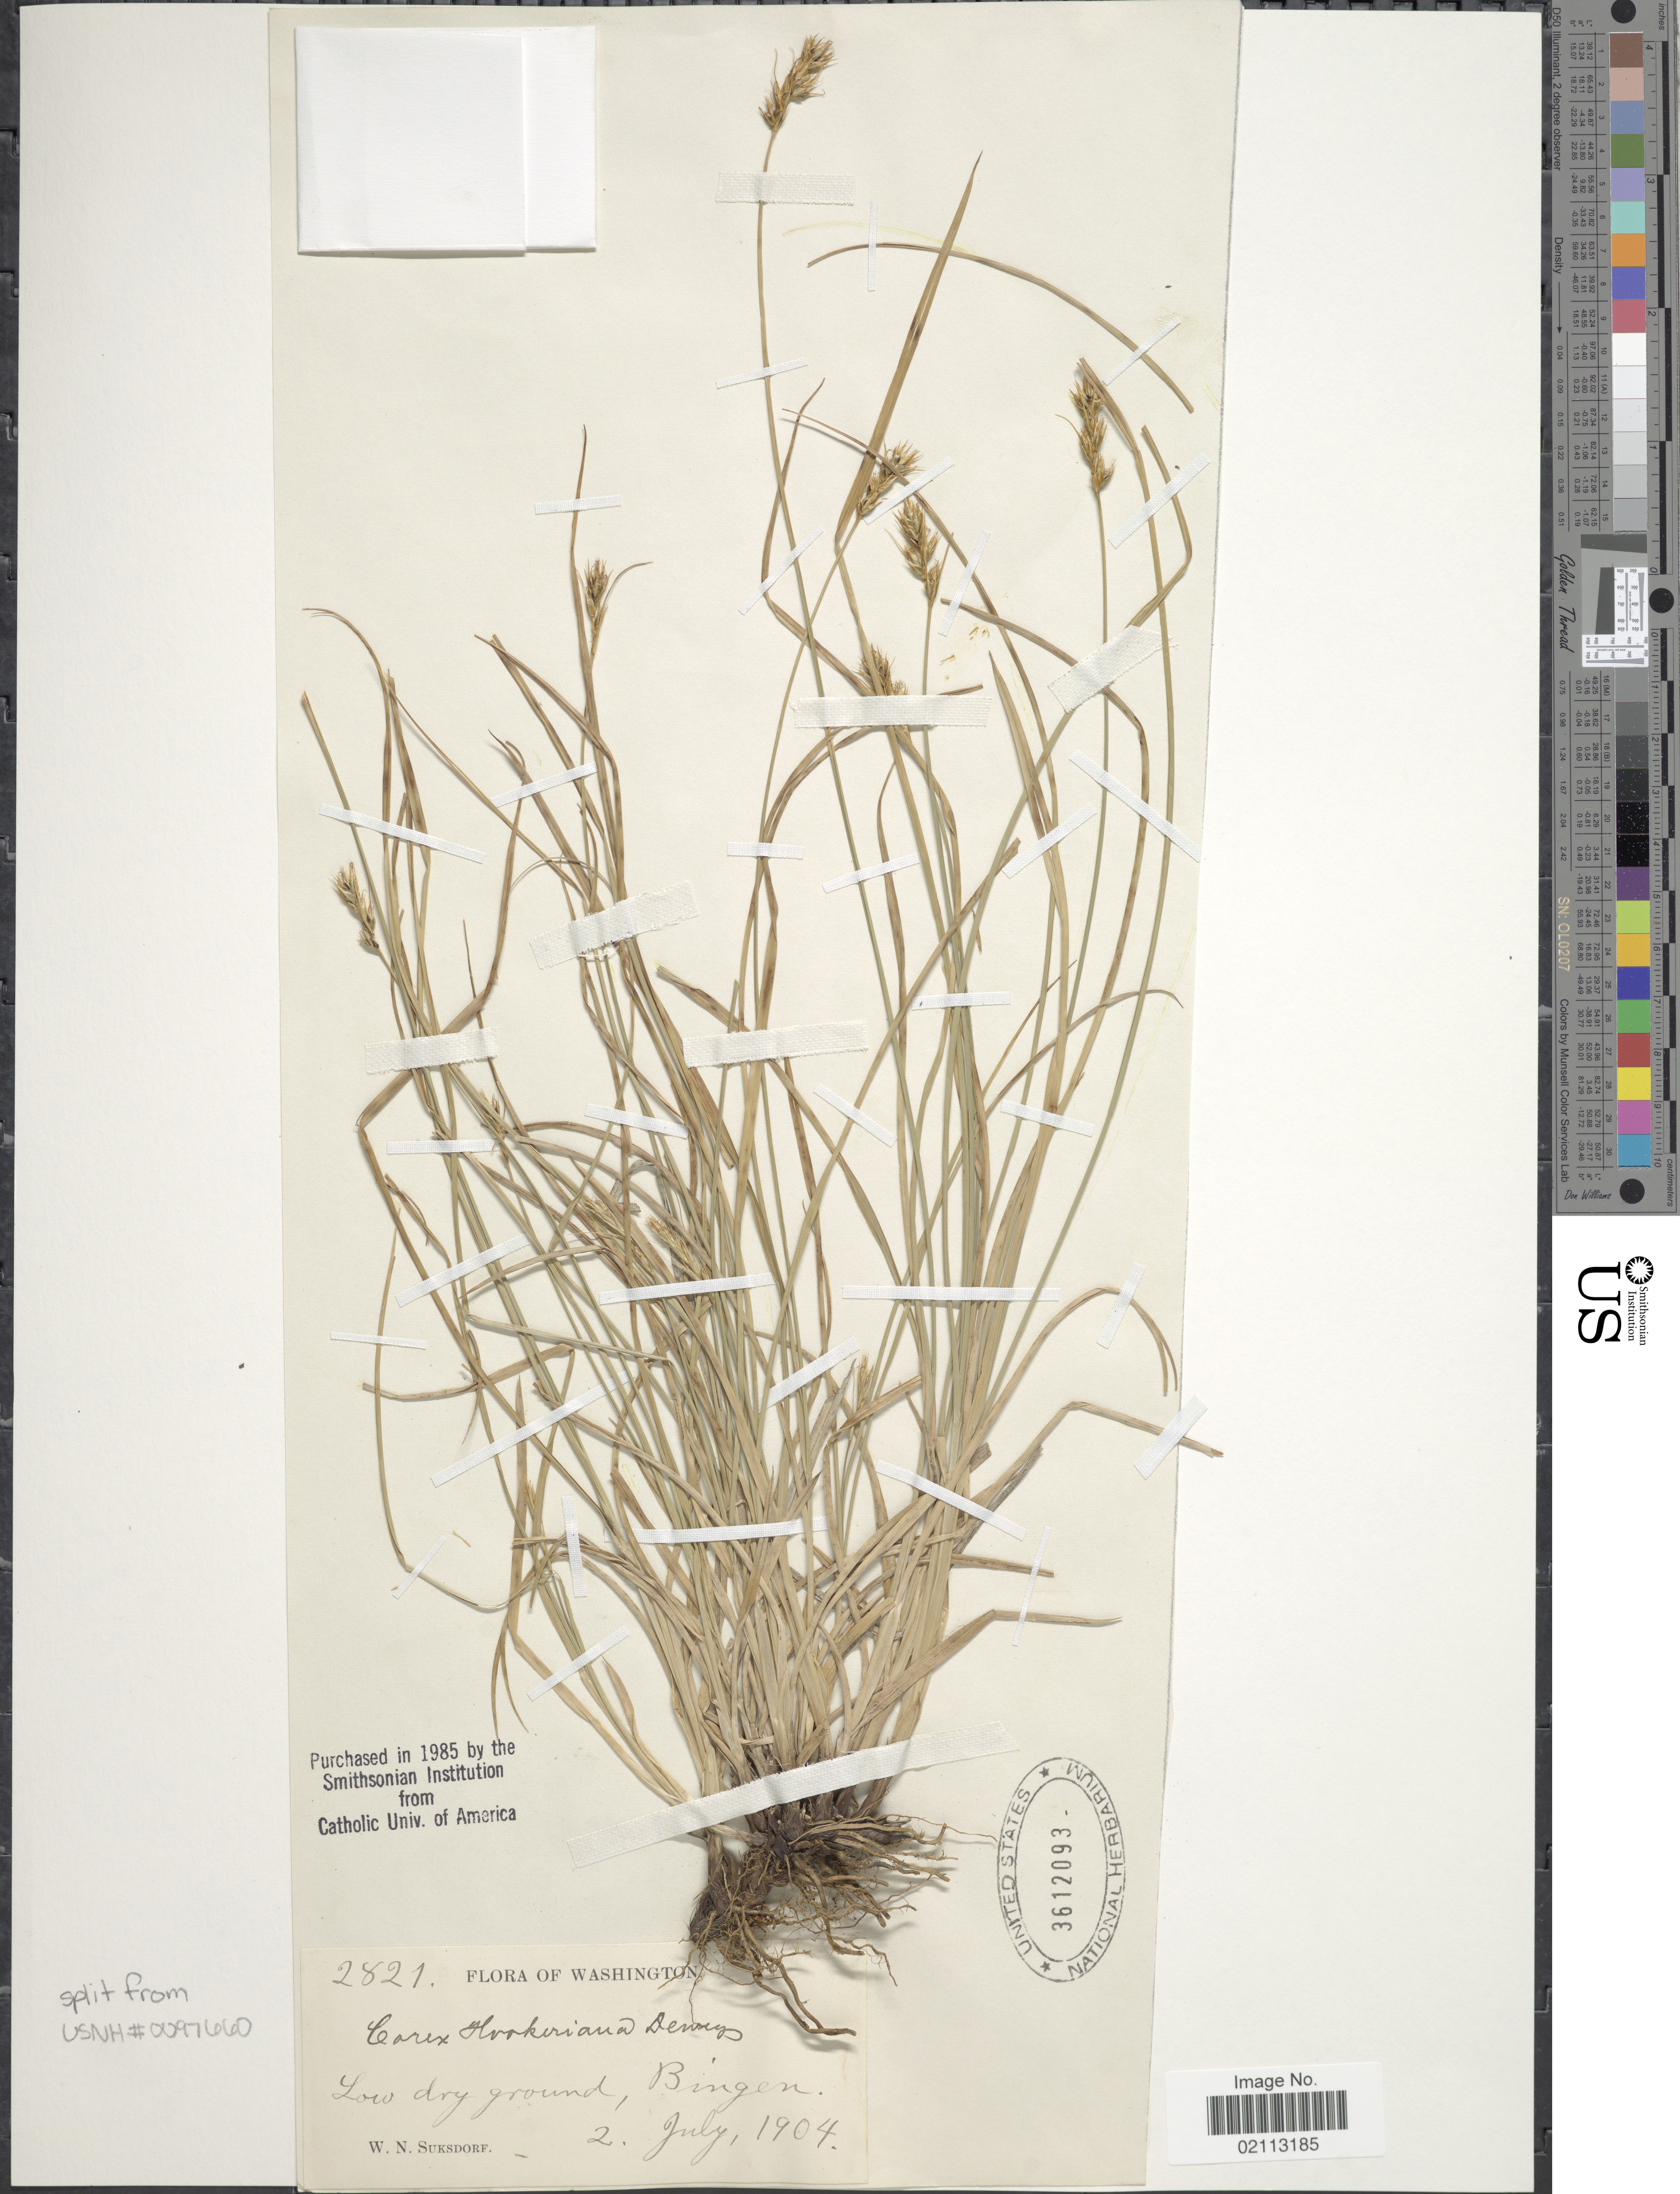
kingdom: Plantae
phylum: Tracheophyta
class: Liliopsida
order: Poales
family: Cyperaceae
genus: Carex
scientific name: Carex hookeriana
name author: Dewey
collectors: W. N. Suksdorf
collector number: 2821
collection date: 1904-07-02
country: United States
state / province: Washington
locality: Low dry ground, Bingen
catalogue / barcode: US 3612093